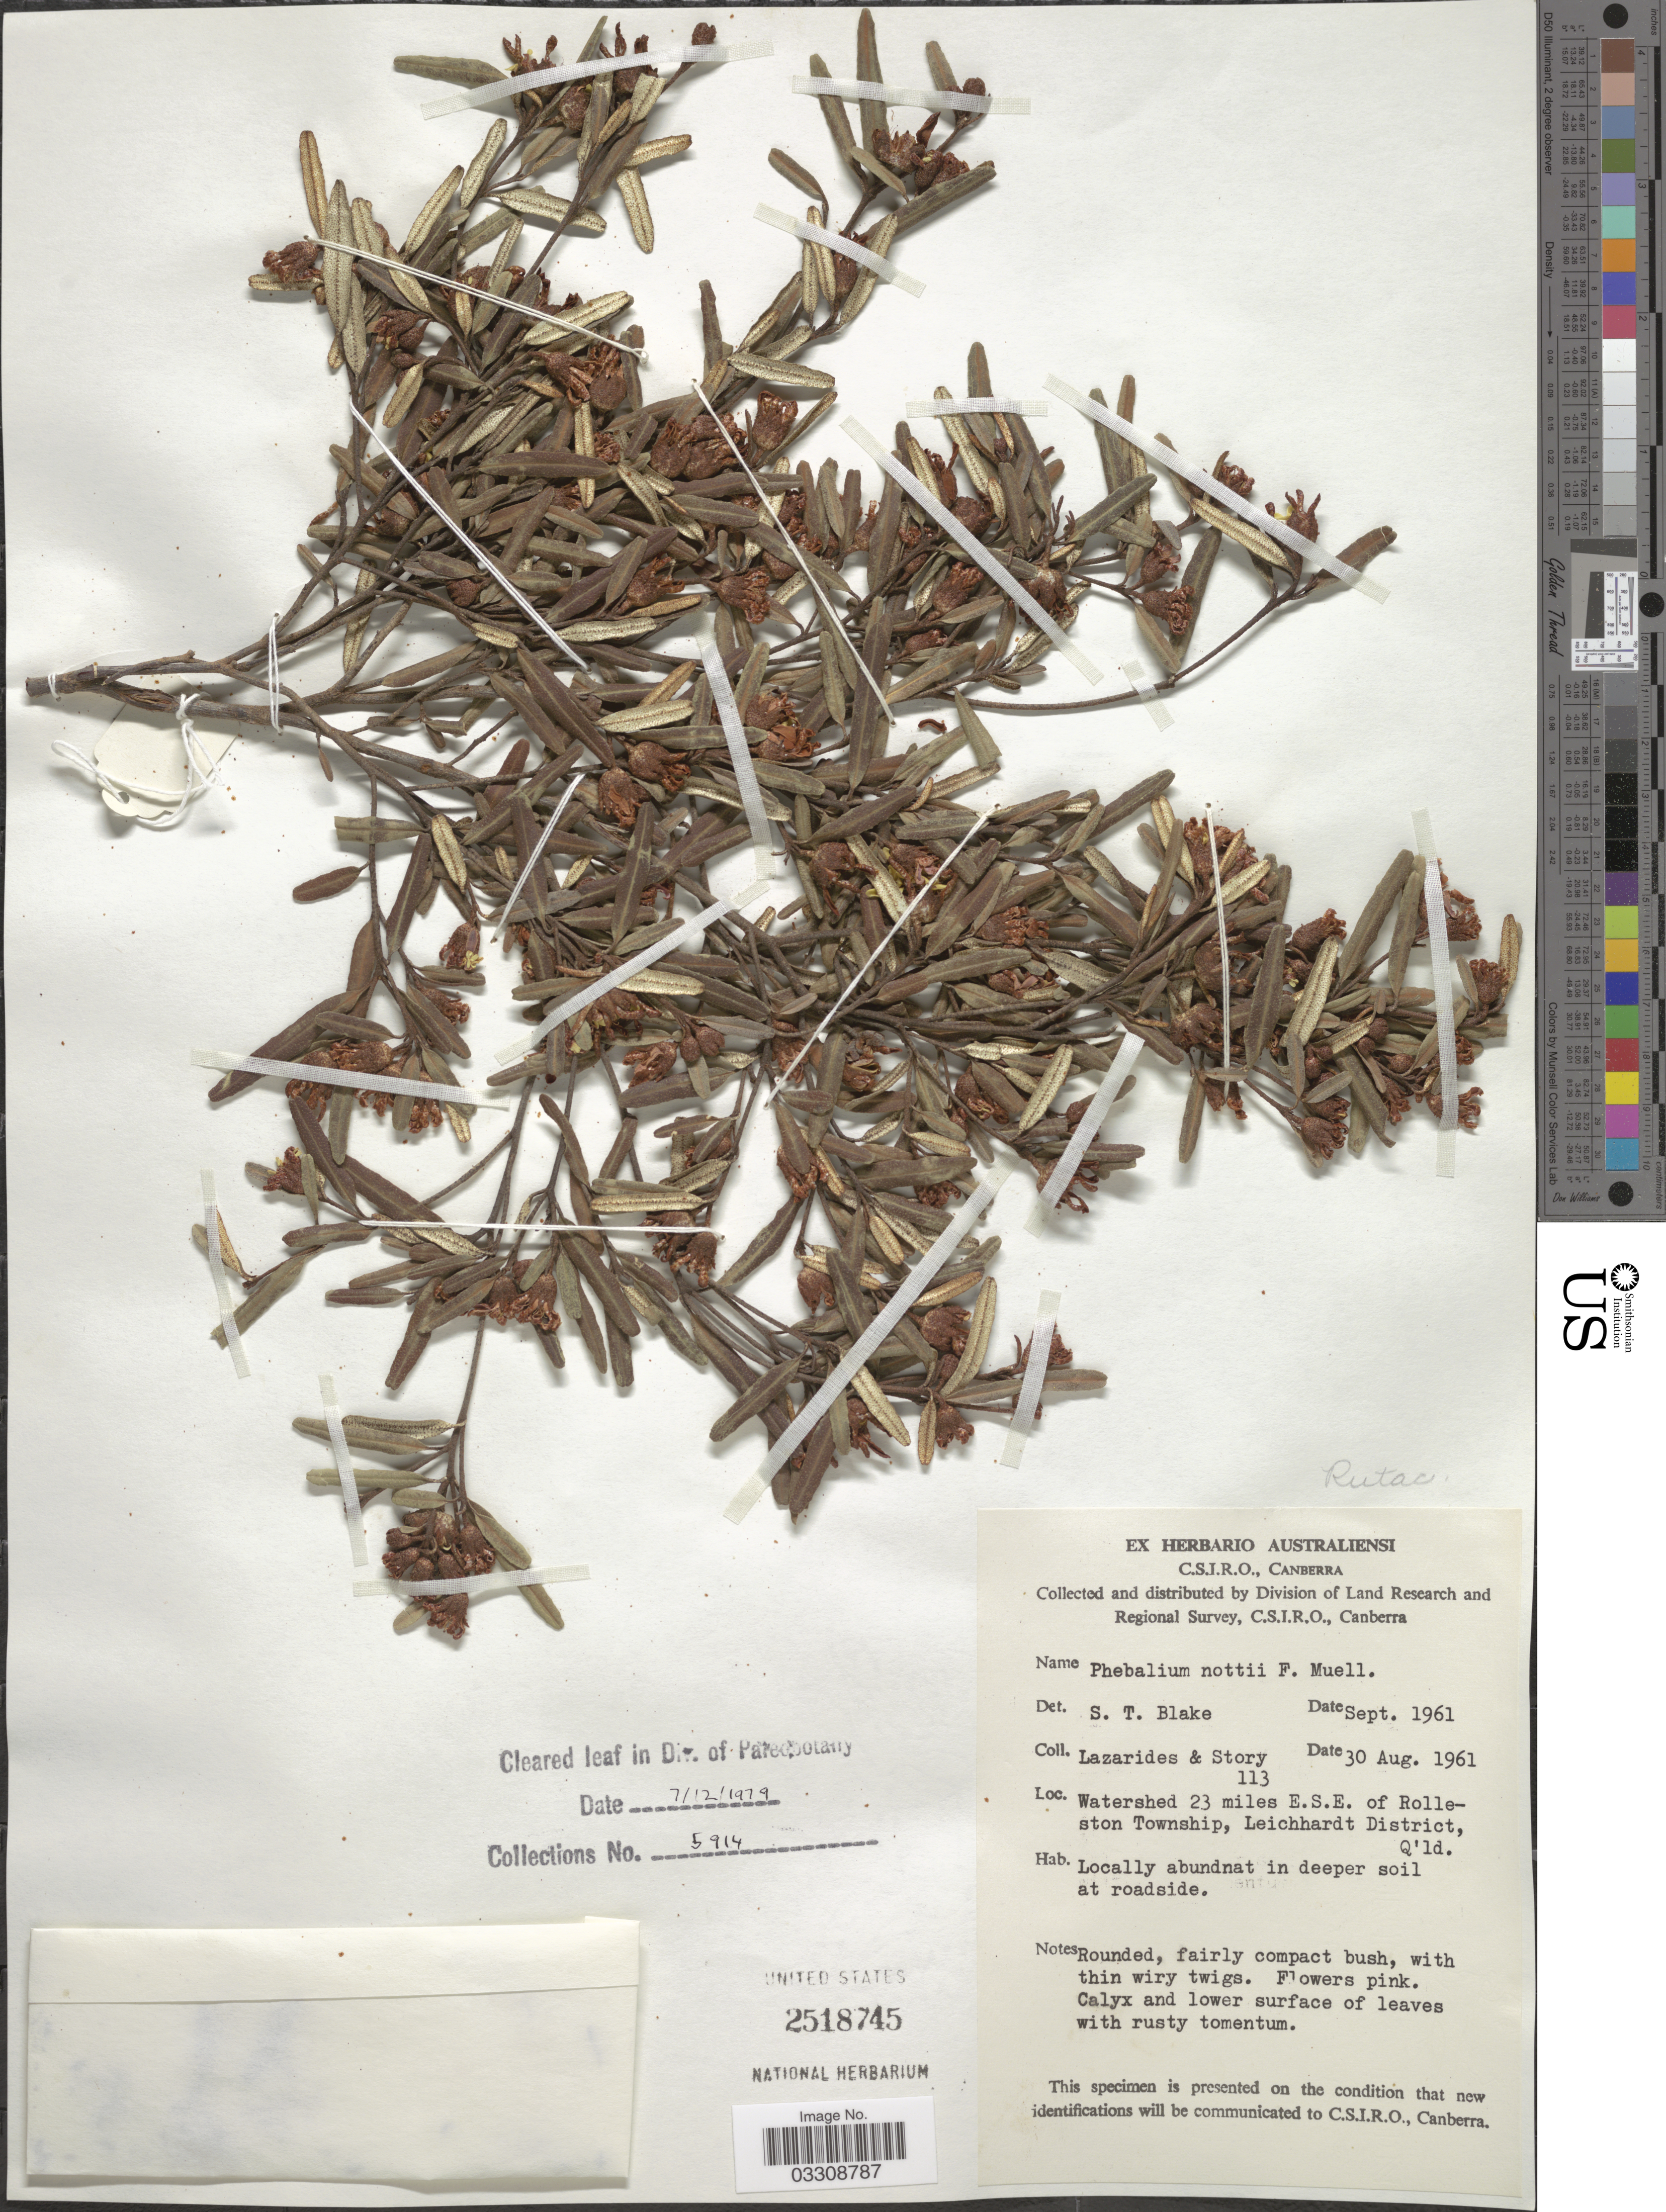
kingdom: Plantae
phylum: Tracheophyta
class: Magnoliopsida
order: Sapindales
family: Rutaceae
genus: Phebalium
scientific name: Phebalium nottii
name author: F.M. Bailey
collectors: M. Lazarides & -. Story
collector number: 113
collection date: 1961-08-30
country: Australia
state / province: Queensland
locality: Watershed 23 miles E.S.E. of Rolleston Township, Leichhardt District.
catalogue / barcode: US 2518745